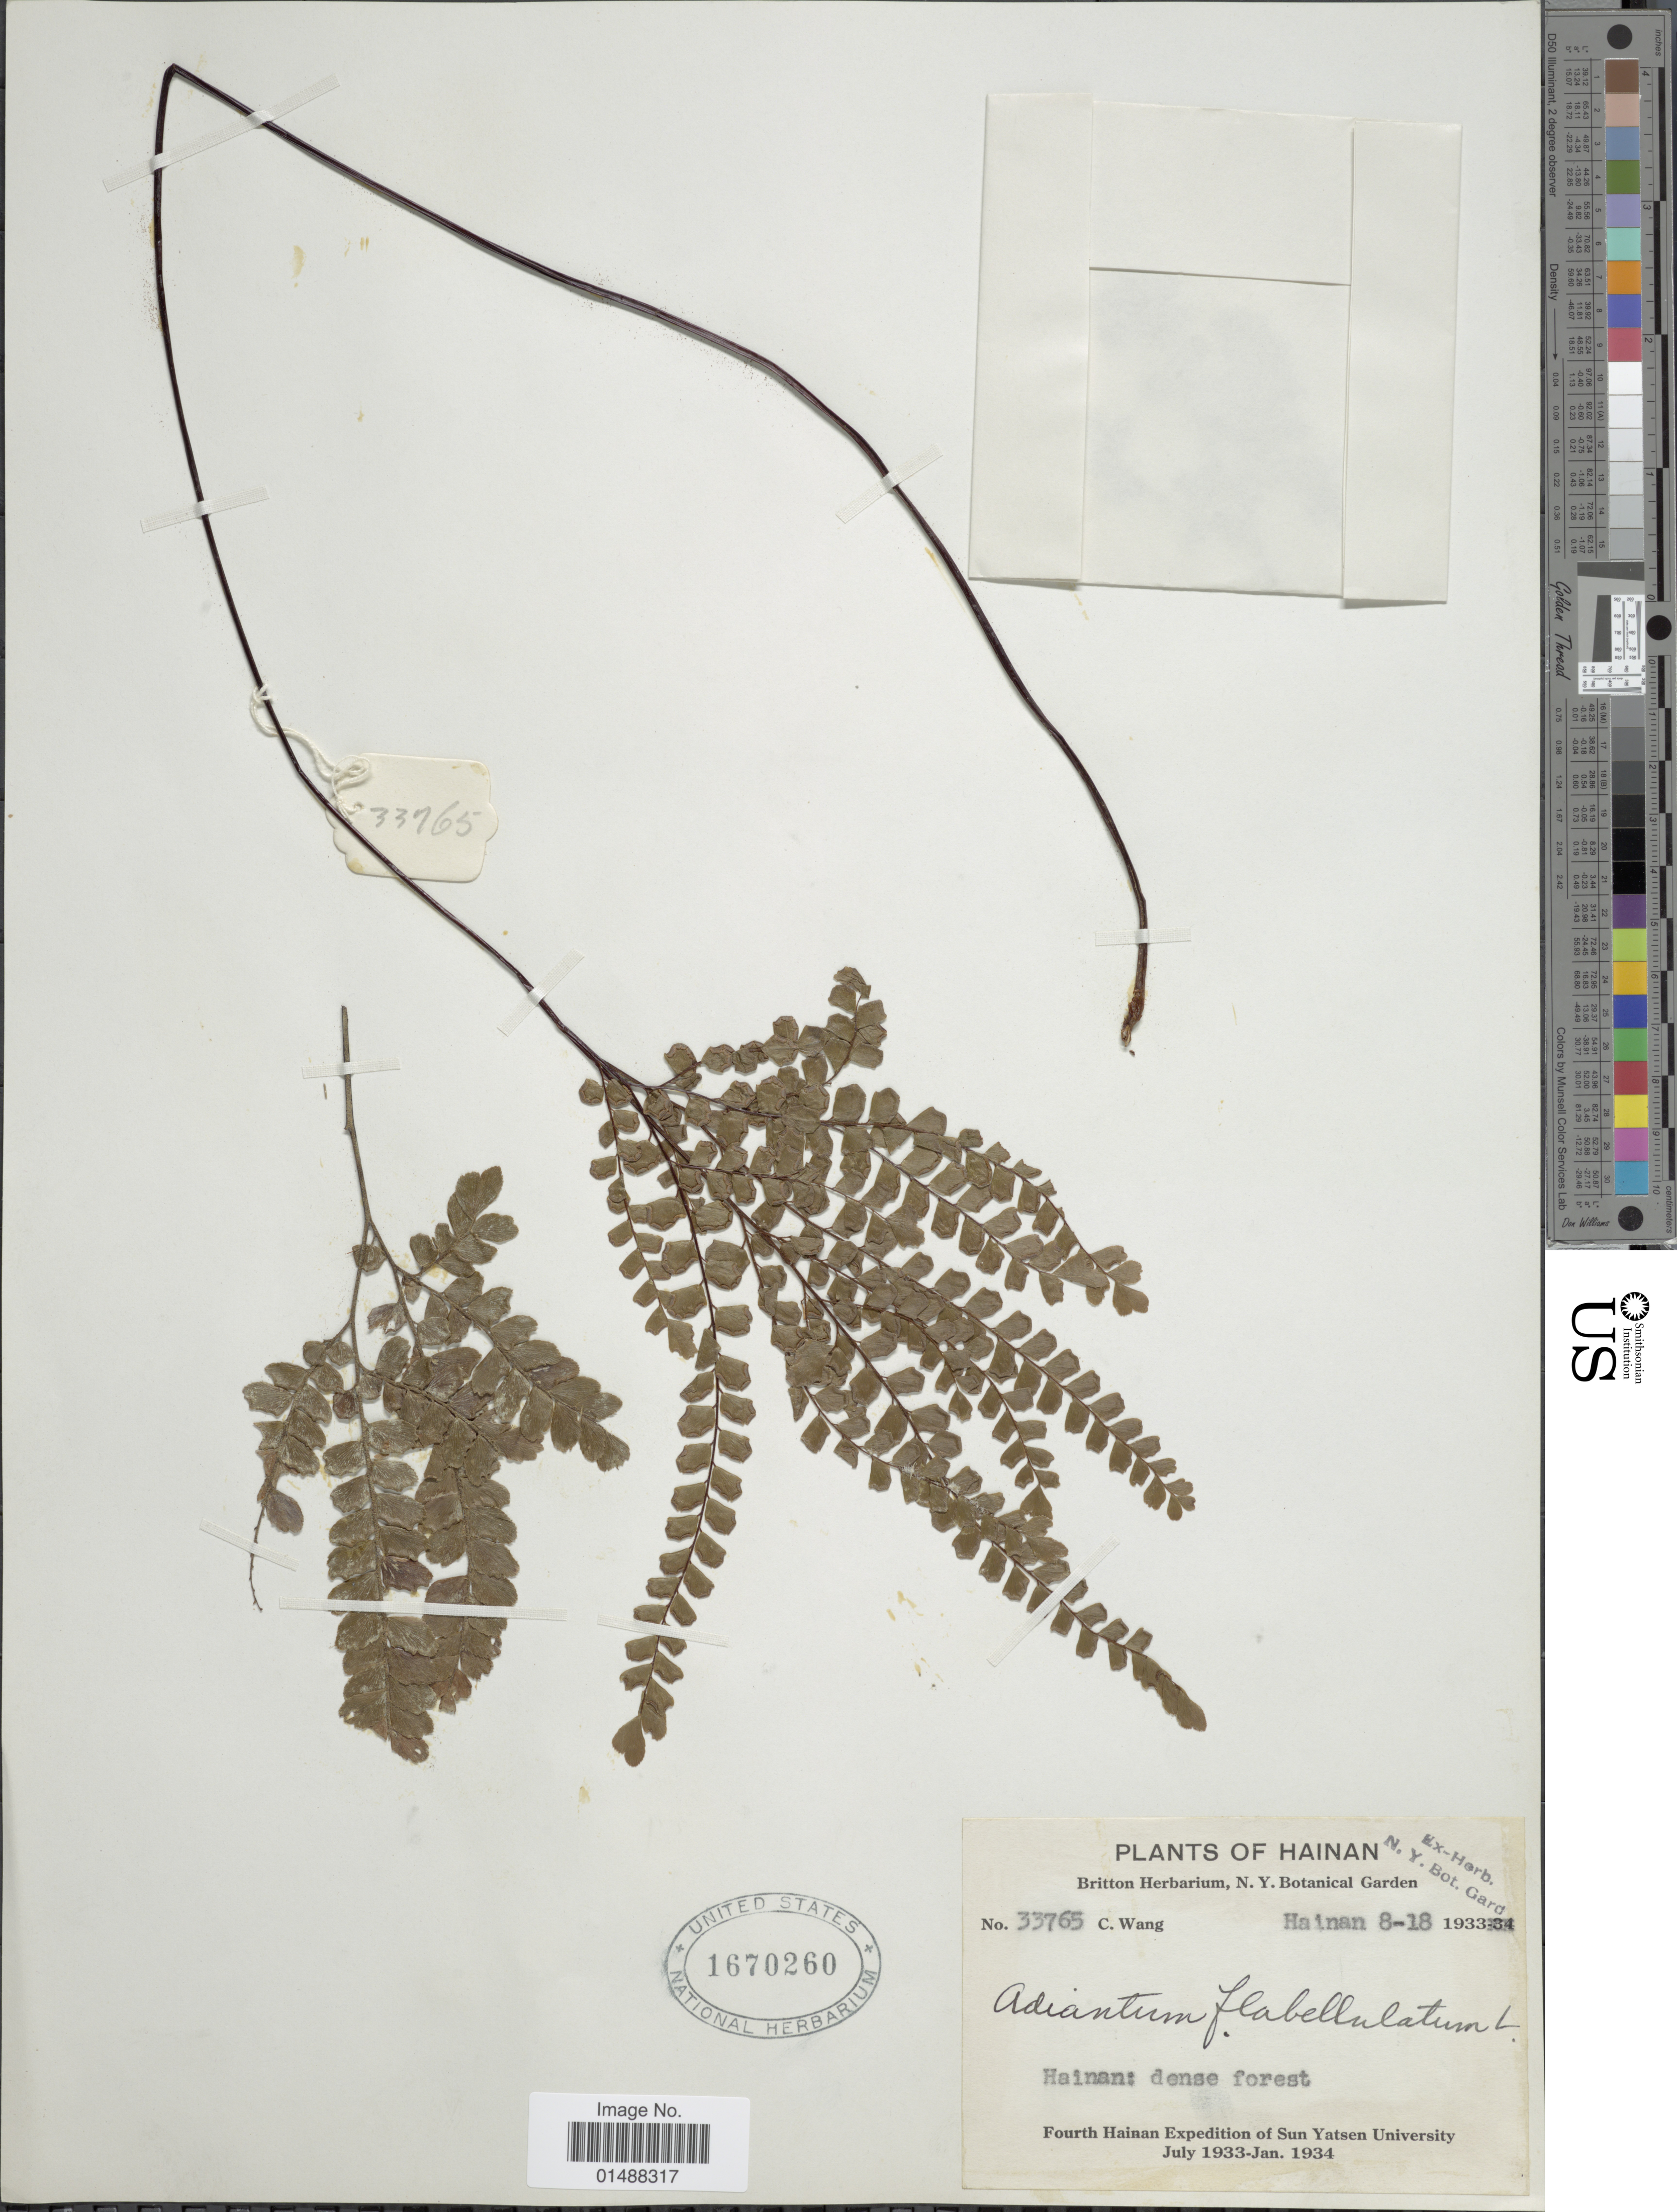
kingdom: Plantae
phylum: Tracheophyta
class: Polypodiopsida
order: Polypodiales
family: Pteridaceae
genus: Adiantum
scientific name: Adiantum flabellulatum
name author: L.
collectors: C. Wang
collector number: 33765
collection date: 1933-08-18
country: China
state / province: Hainan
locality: Hainan, dense forest.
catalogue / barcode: US 1670260